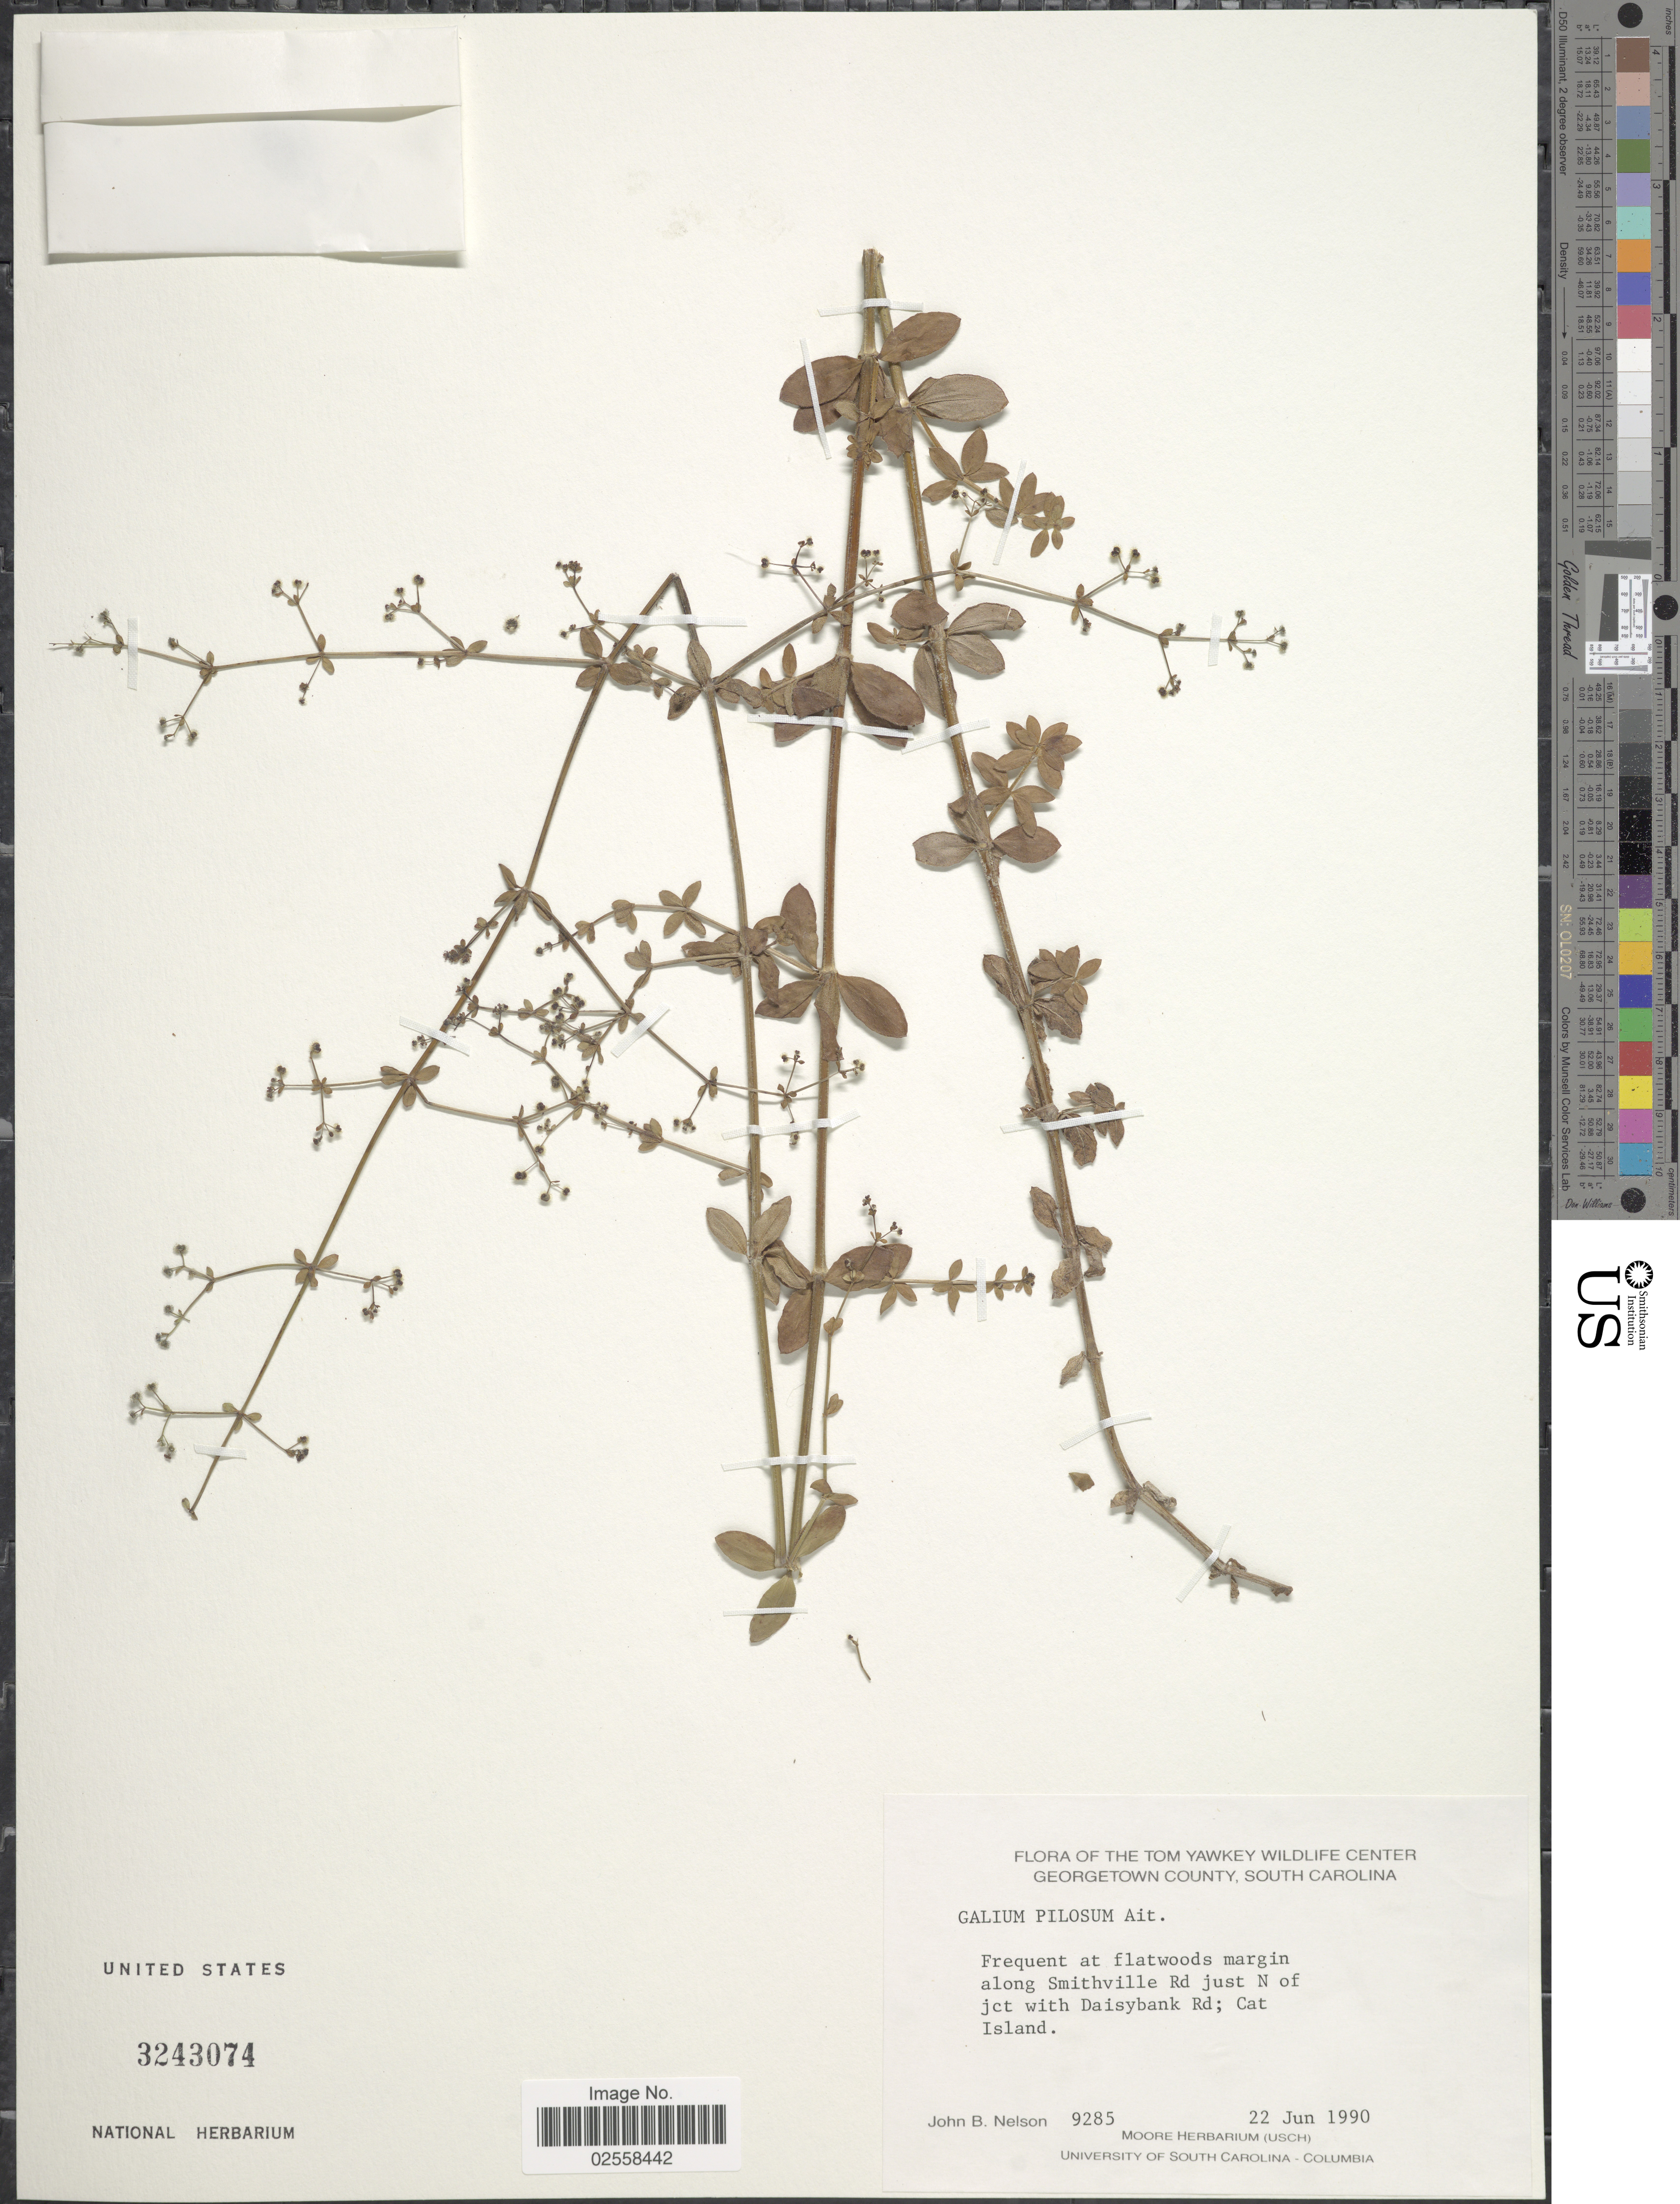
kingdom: Plantae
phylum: Tracheophyta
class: Magnoliopsida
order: Gentianales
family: Rubiaceae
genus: Galium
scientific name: Galium pilosum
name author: Aiton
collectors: J. B. Nelson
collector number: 9285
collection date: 1990-06-22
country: United States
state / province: South Carolina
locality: Tom Yawkey Wildlife Center, Georgetown County, frequent at flatwoods margin along Smithville Rd just N of jct with Daisybank Rd; Cat Island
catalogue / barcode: US 3243074